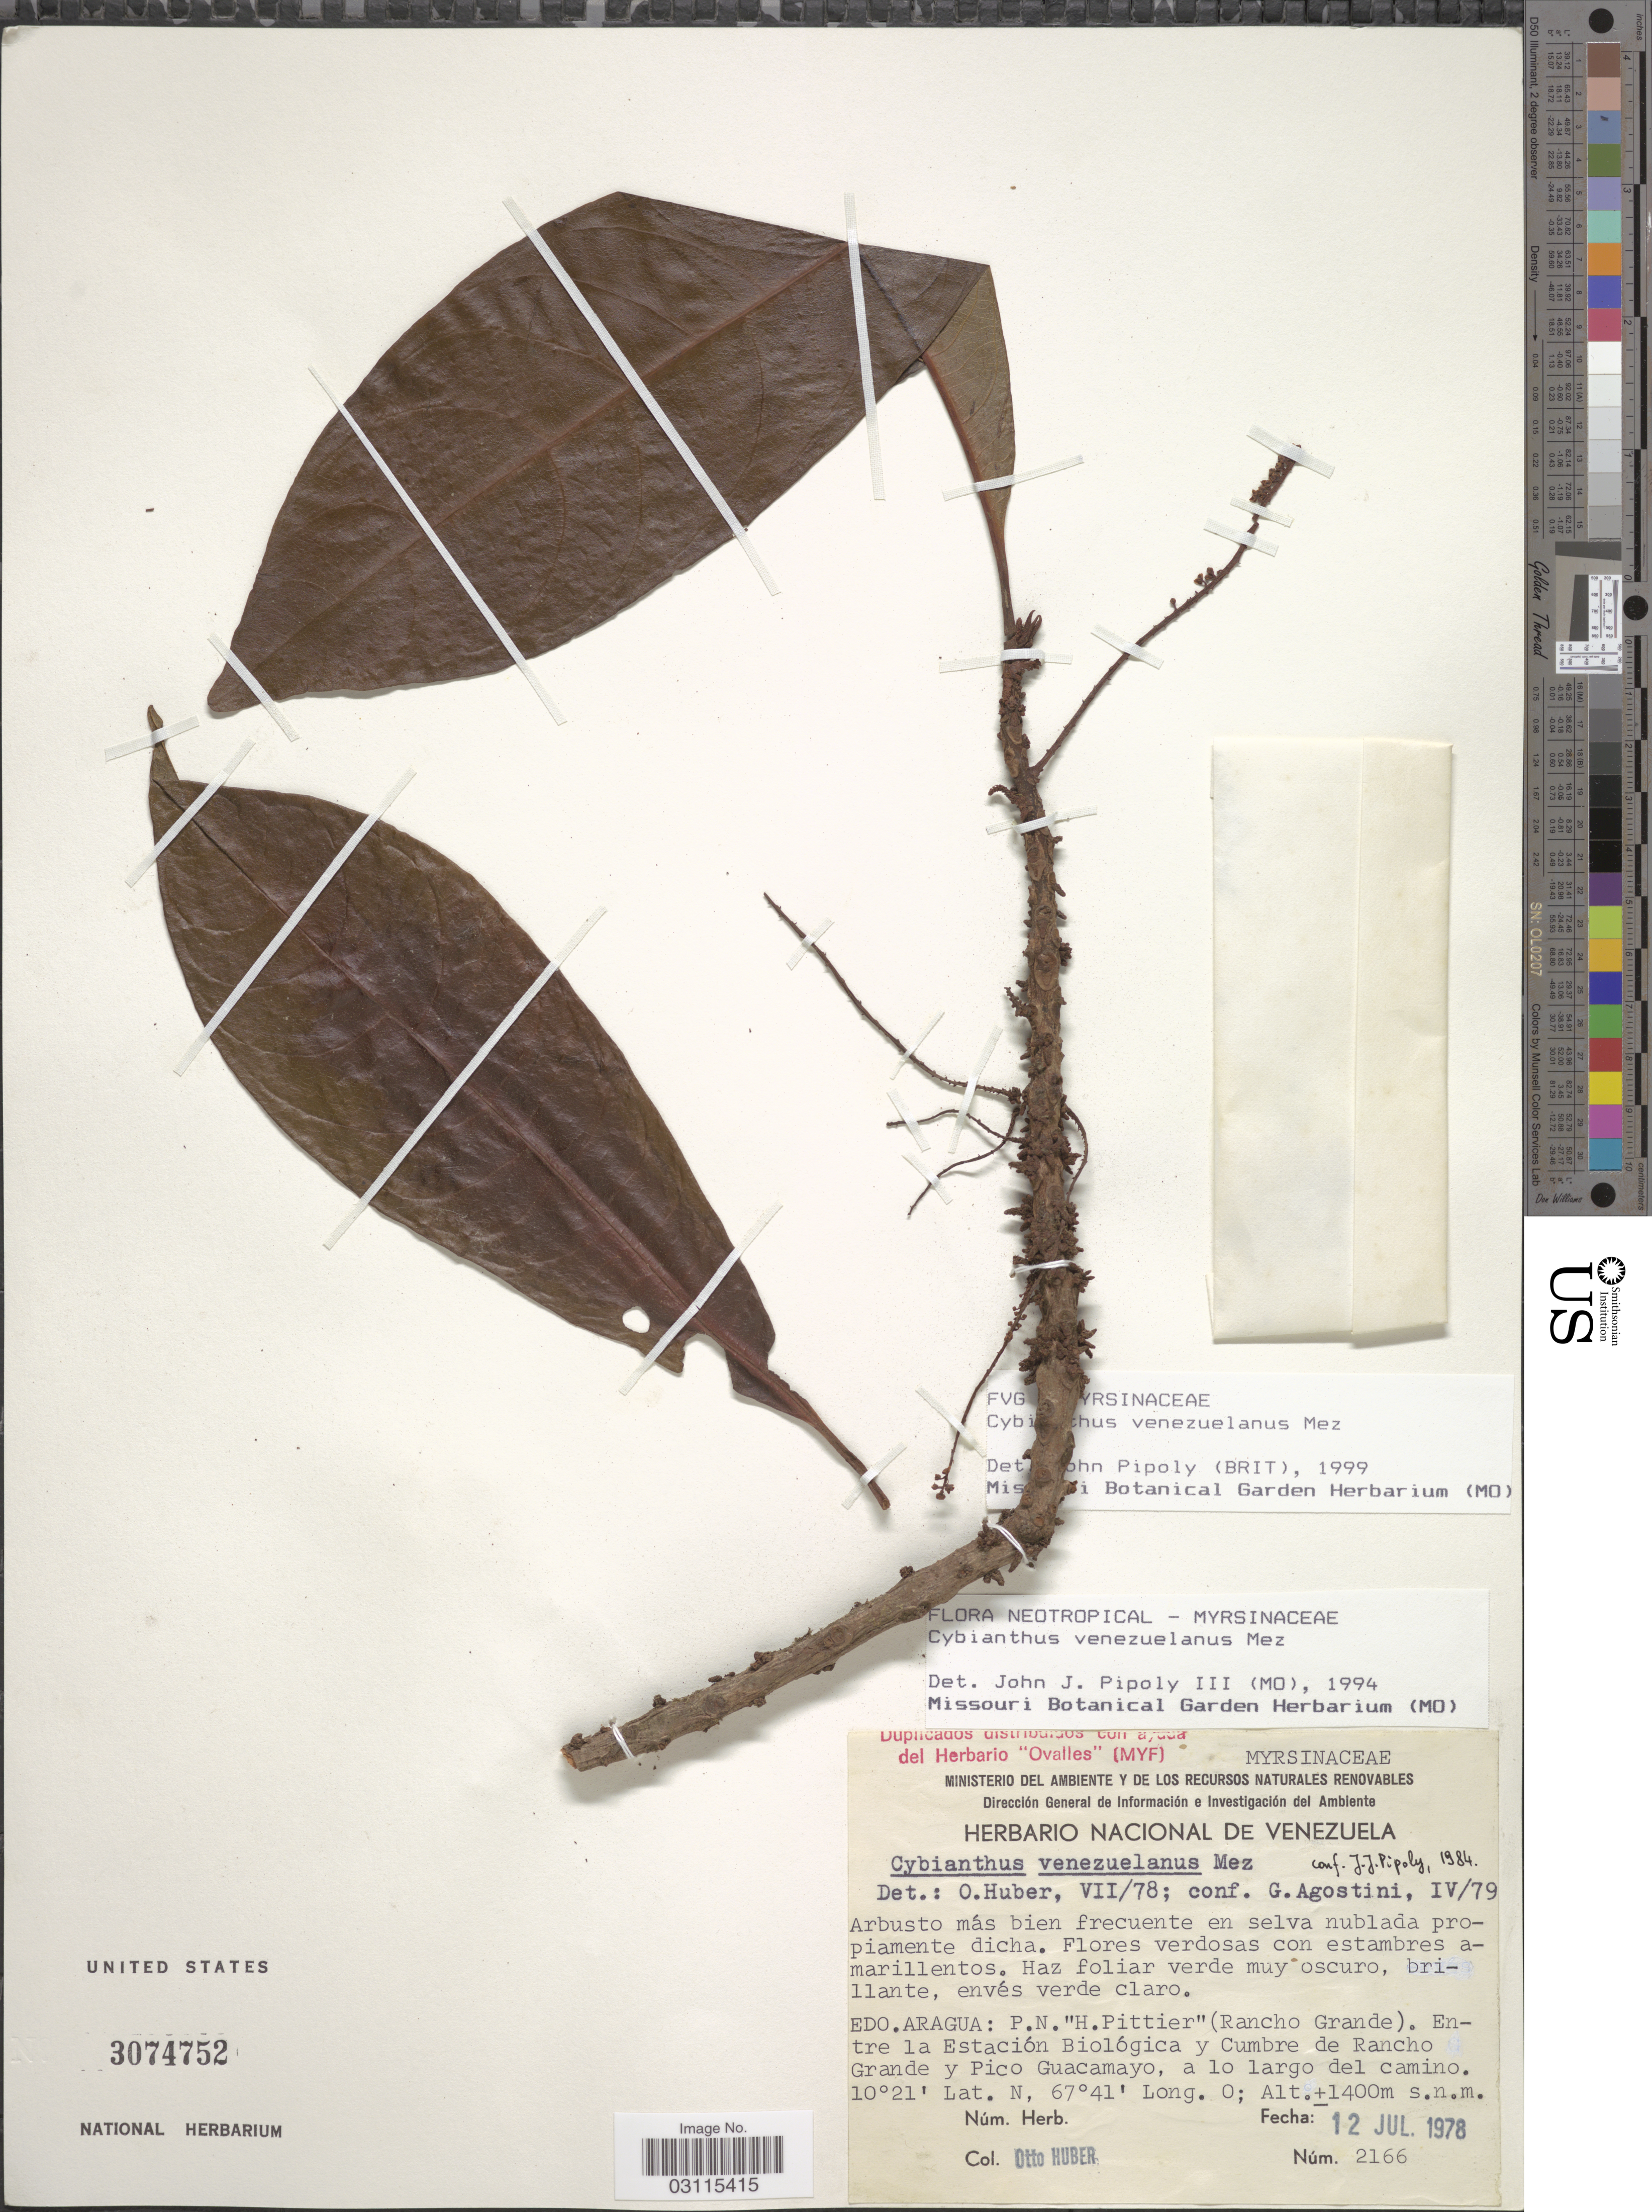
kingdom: Plantae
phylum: Tracheophyta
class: Magnoliopsida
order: Ericales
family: Primulaceae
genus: Cybianthus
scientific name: Cybianthus venezuelanus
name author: Mez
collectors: O. Huber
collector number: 2166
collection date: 1978-07-12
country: Venezuela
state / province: Aragua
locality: Edo. Aragua: P. N. "H. Pittier" (Rancho Grande). Entre la Estación Biológica y Cumbre de Rancho Grande y Pico Guacamayo, a lo largo del camino.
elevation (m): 1400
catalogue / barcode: US 3074752